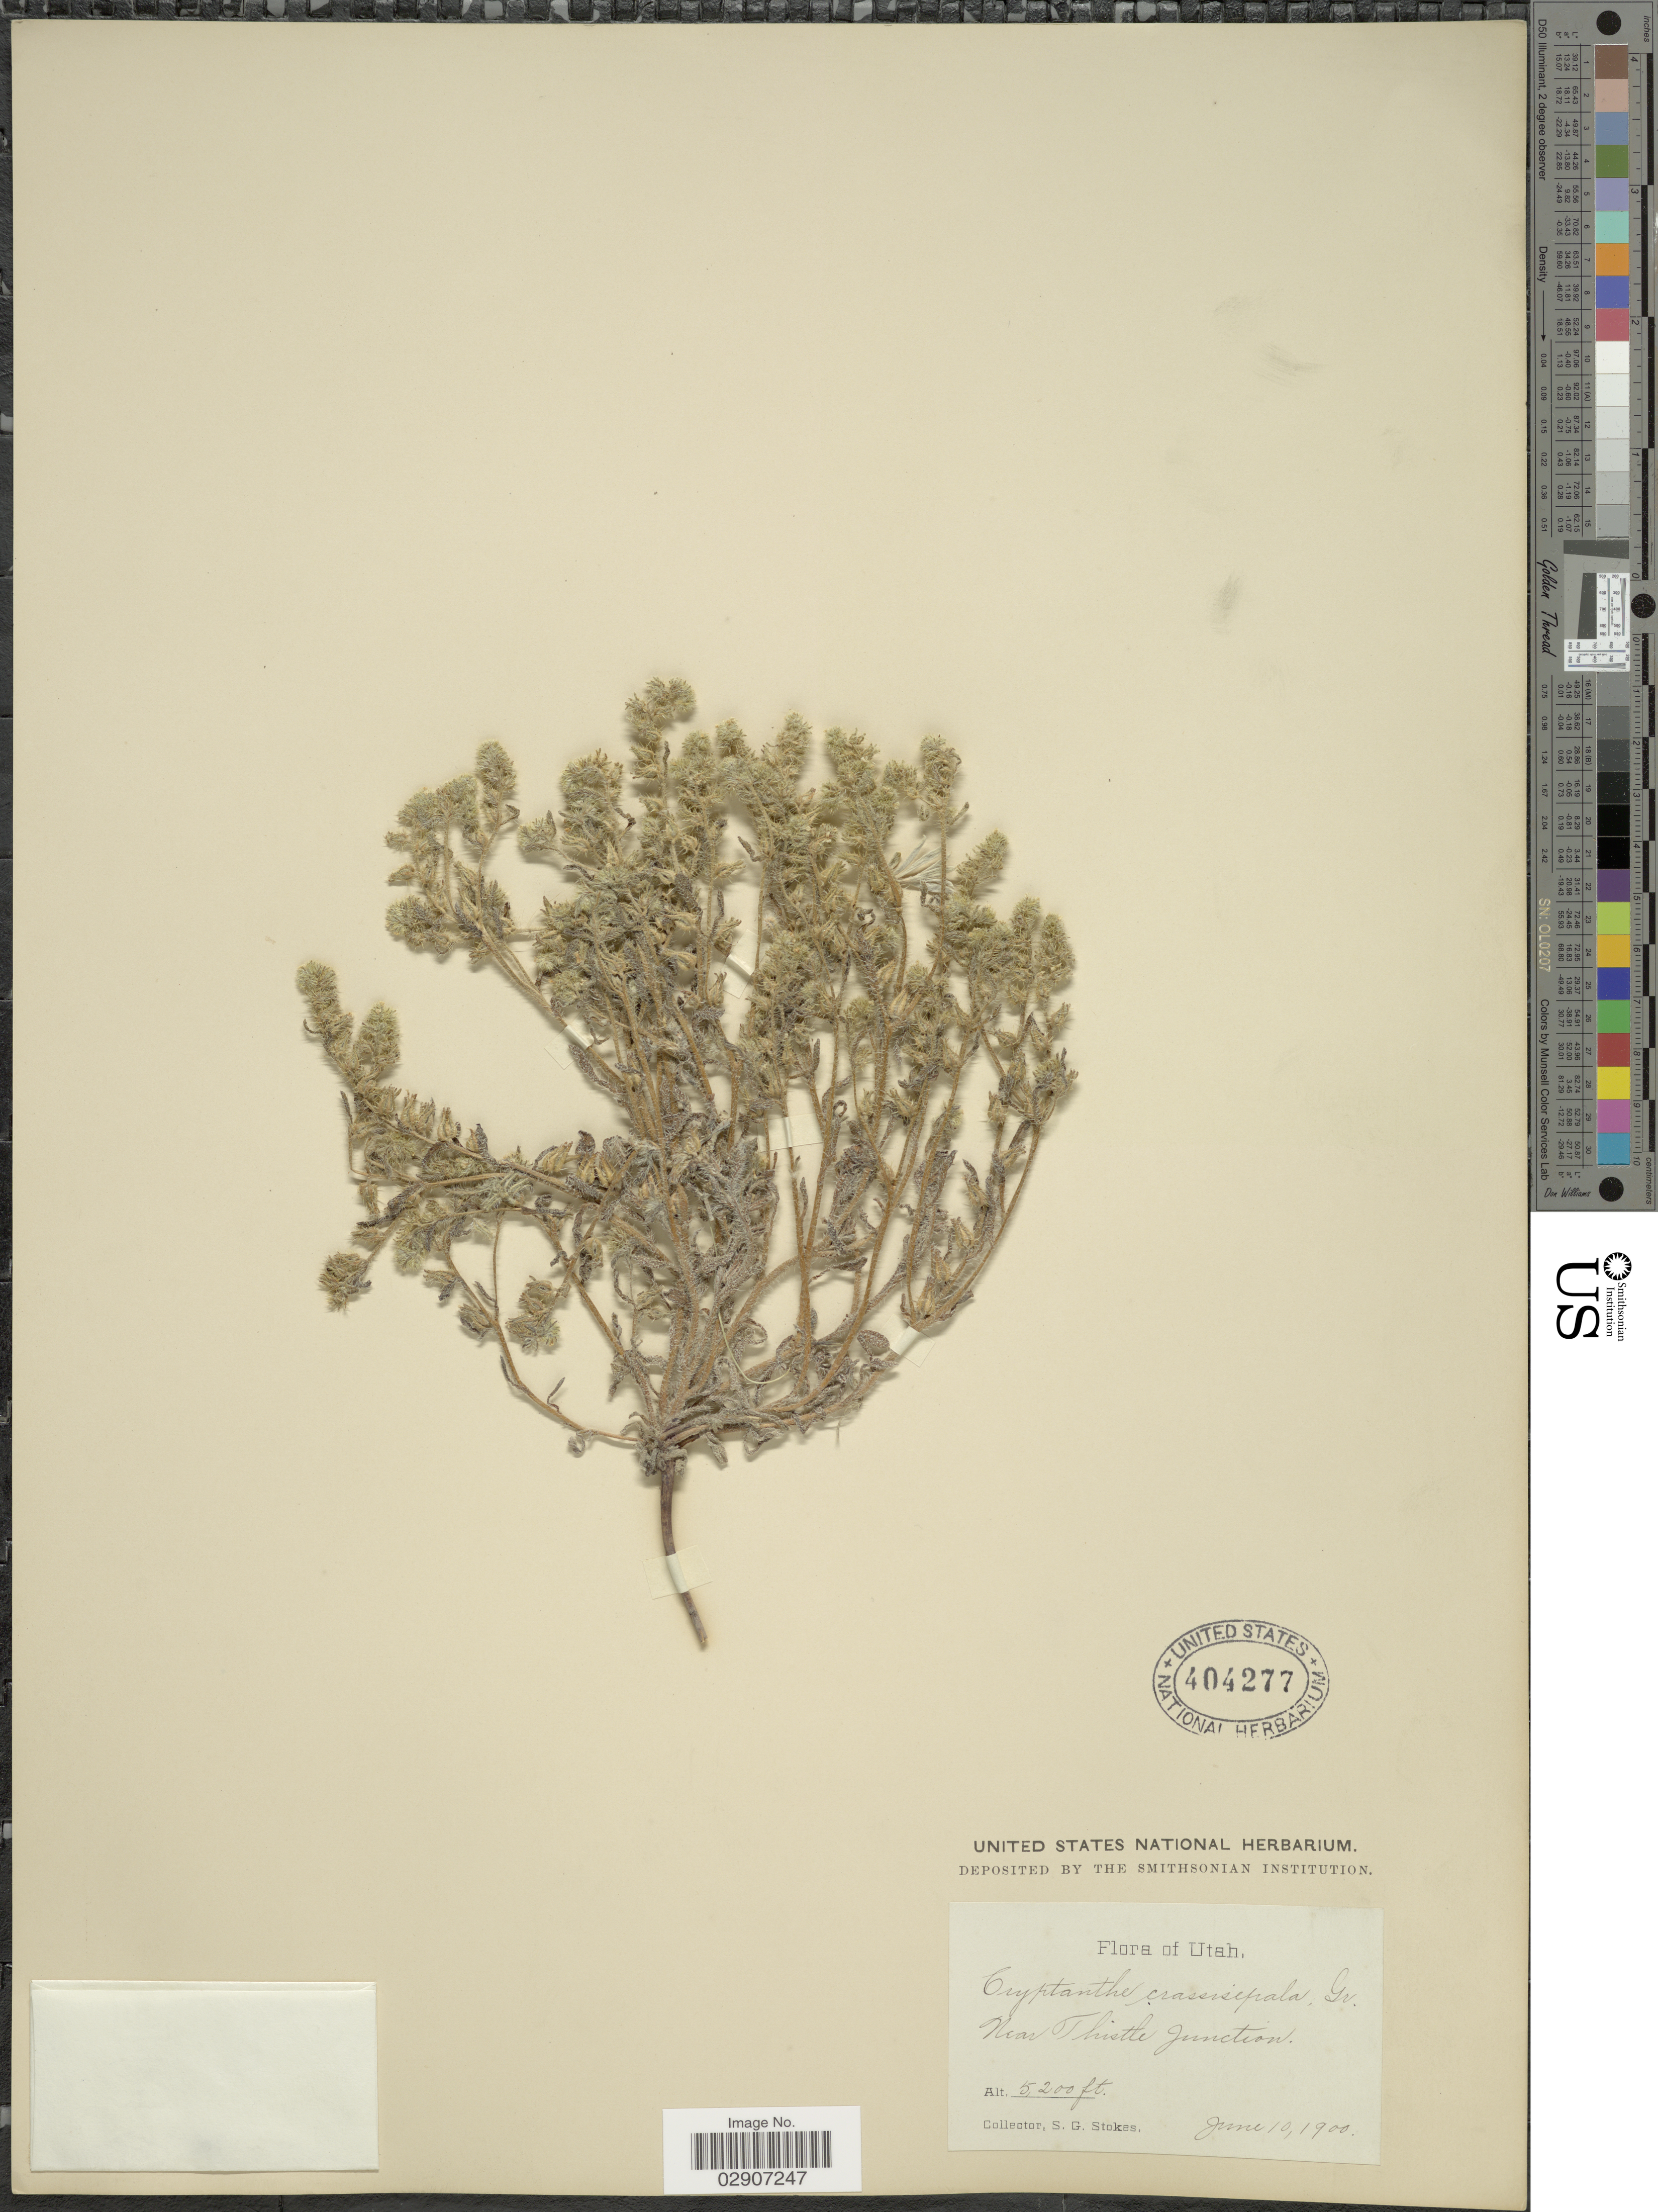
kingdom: Plantae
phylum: Tracheophyta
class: Magnoliopsida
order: Boraginales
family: Boraginaceae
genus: Cryptantha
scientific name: Cryptantha crassisepala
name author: (Torr. & A. Gray) Greene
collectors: S. G. Stokes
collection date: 1900-06-10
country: United States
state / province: Utah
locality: Near Thistle Junction.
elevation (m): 1585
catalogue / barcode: US 404277